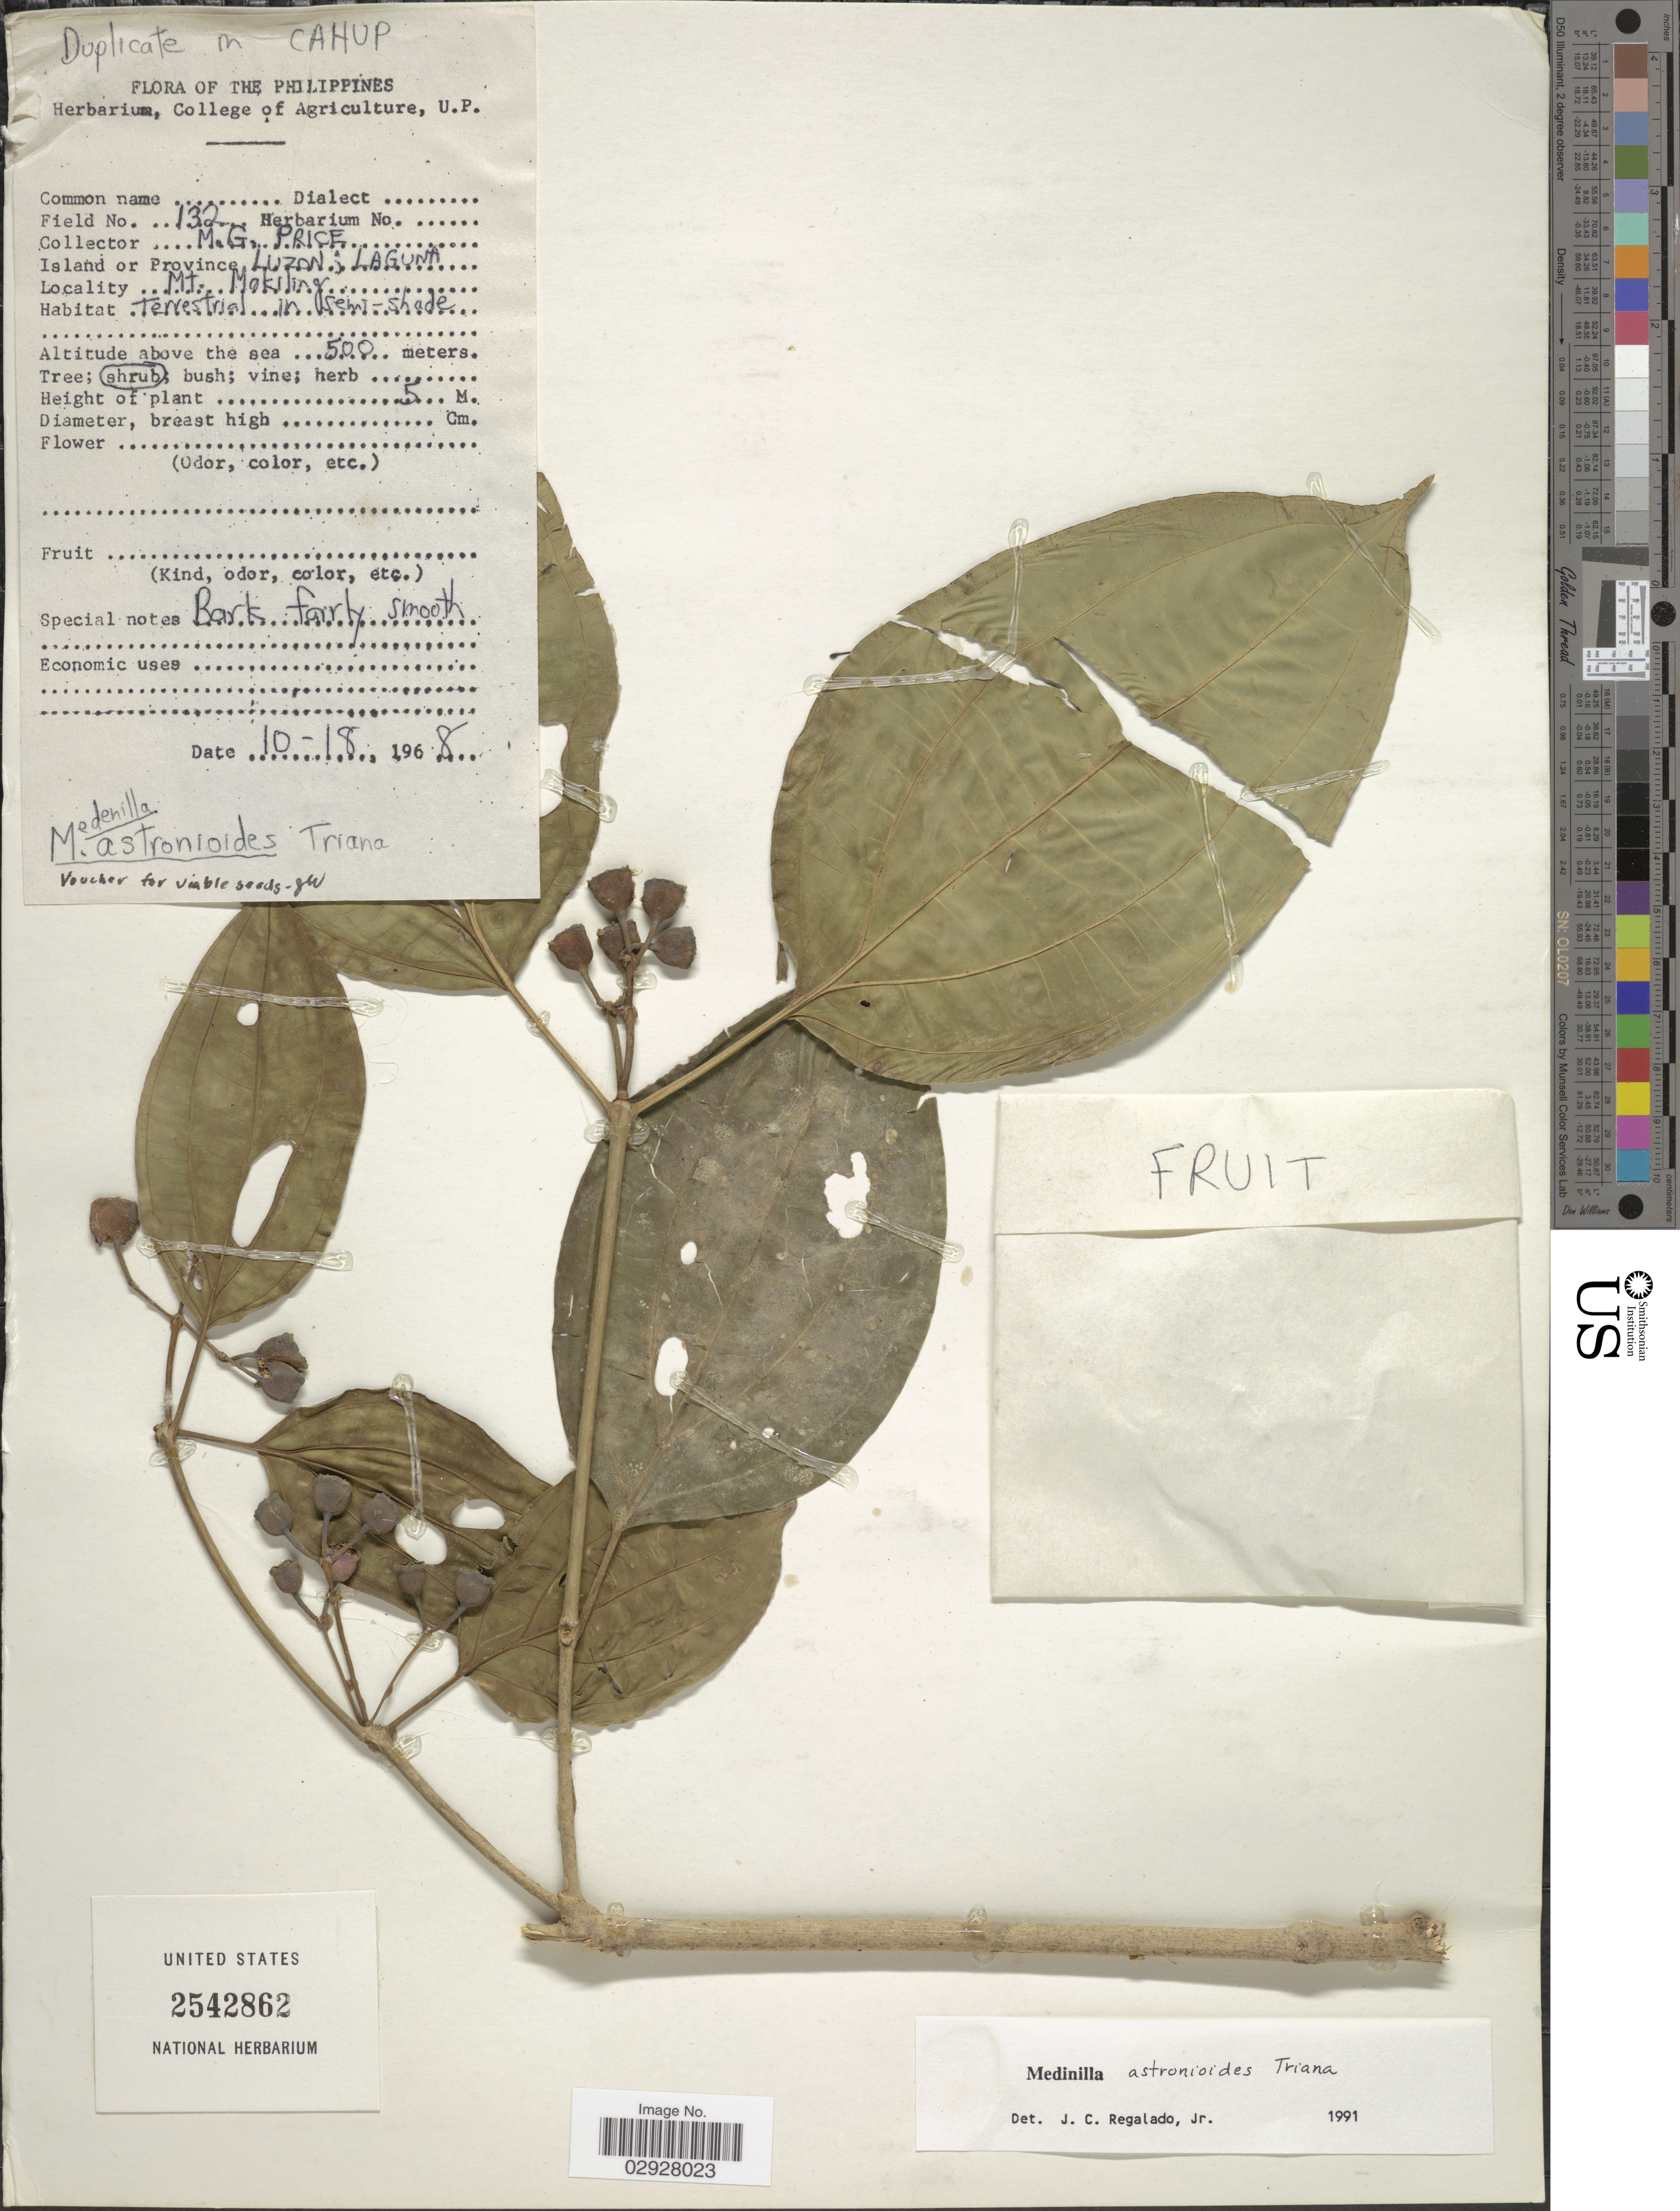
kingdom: Plantae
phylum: Tracheophyta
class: Magnoliopsida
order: Myrtales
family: Melastomataceae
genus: Medinilla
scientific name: Medinilla astronioides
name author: Triana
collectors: M. G. Price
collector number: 132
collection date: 1968-10-18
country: Philippines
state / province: Calabarzon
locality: Luzon, Laguna, Mt. Makiling.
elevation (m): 500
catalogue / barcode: US 2542862